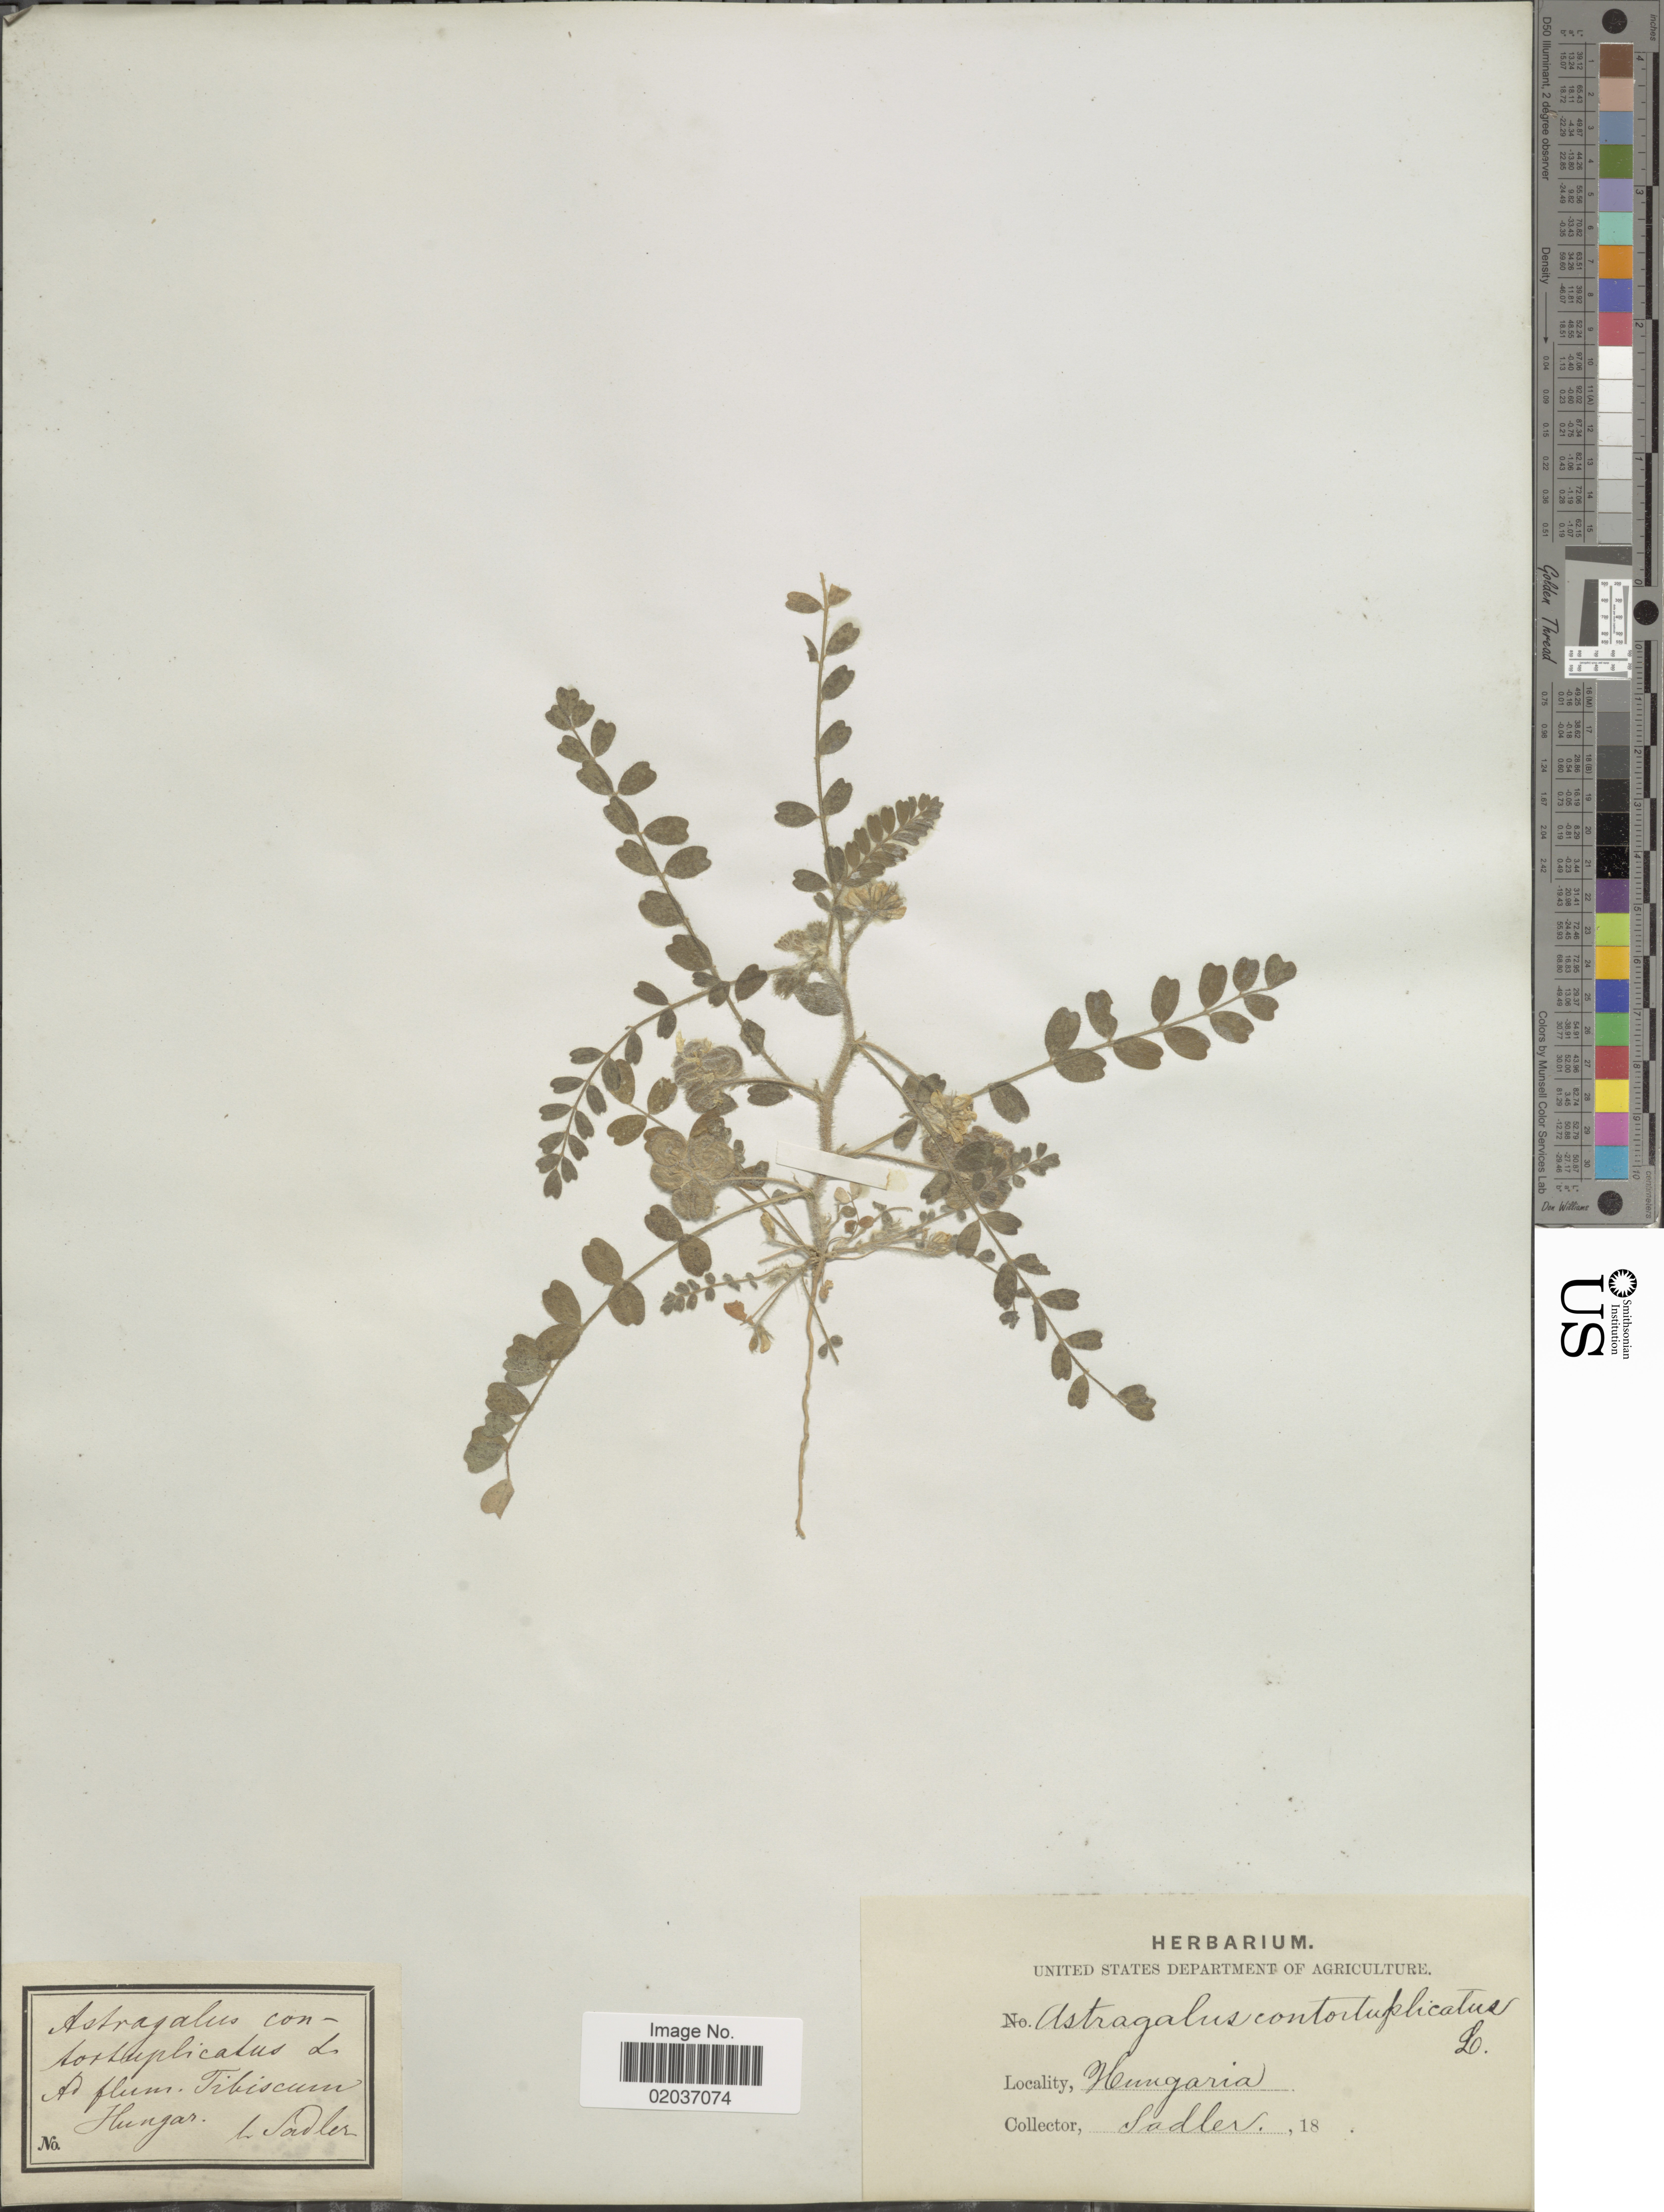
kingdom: Plantae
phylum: Tracheophyta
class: Magnoliopsida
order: Fabales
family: Fabaceae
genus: Astragalus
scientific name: Astragalus contortuplicatus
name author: L.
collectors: -. Sadler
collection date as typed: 18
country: Hungary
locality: Tibiscum